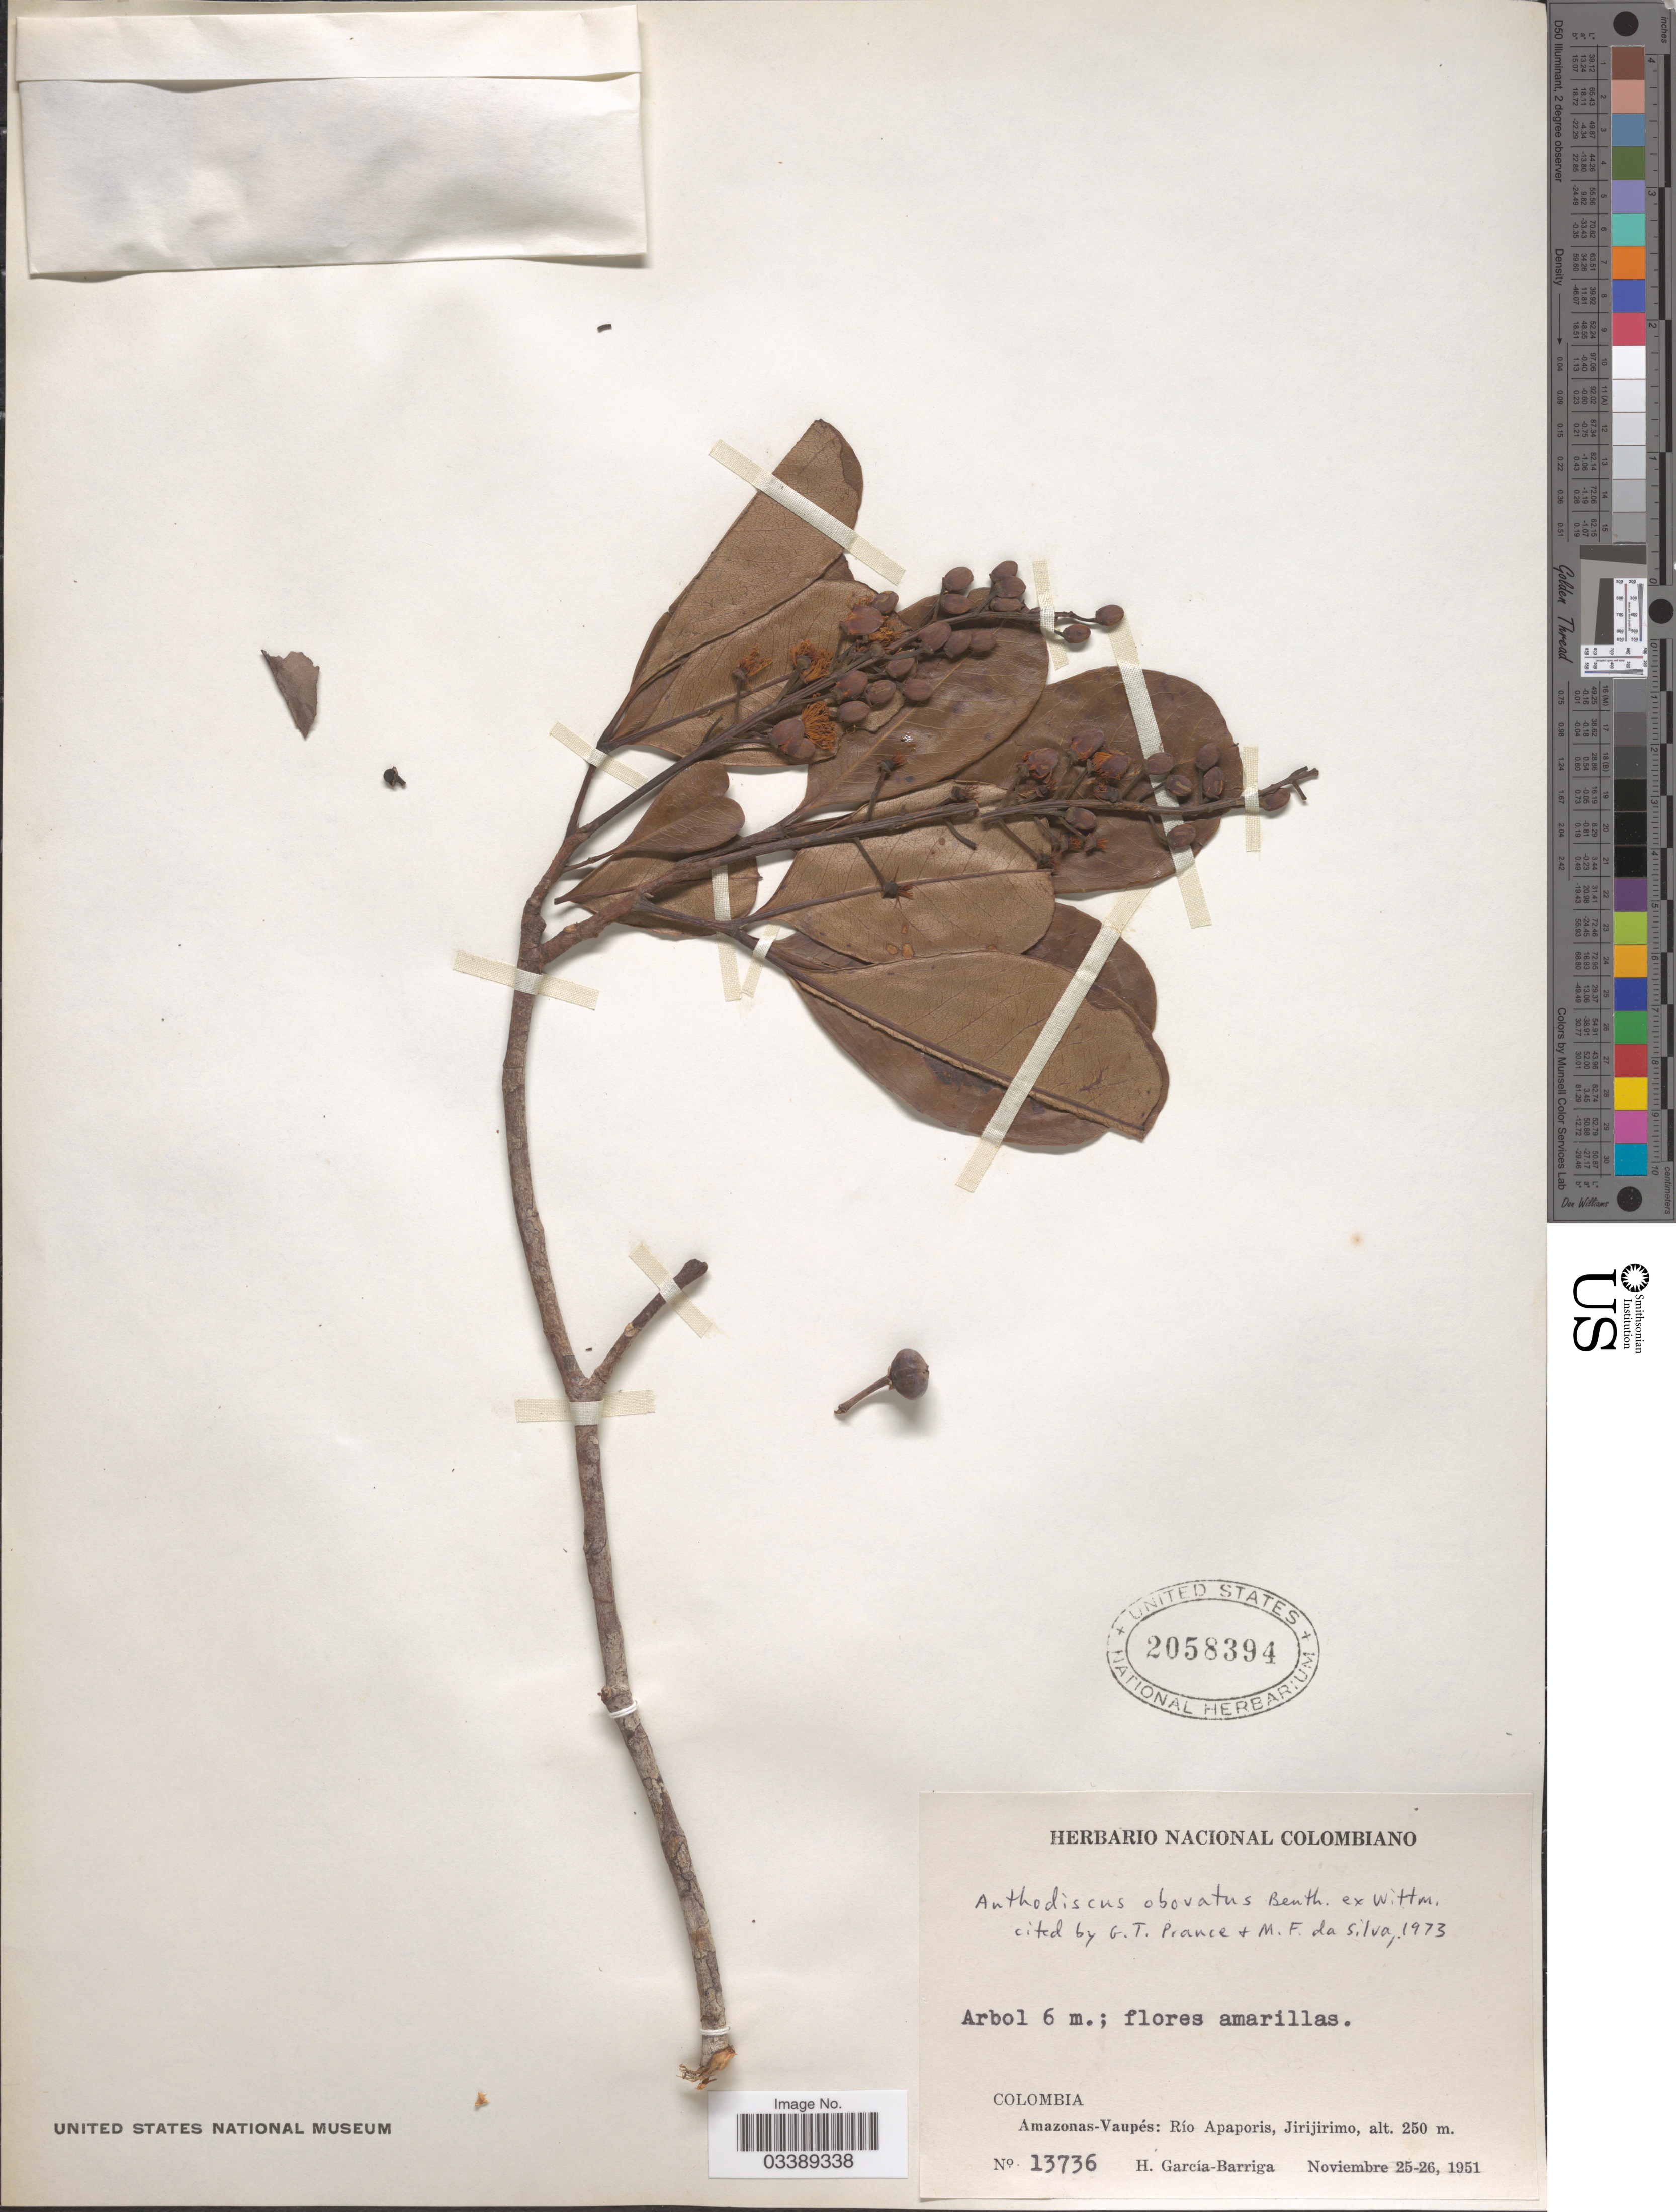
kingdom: Plantae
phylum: Tracheophyta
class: Magnoliopsida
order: Malpighiales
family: Caryocaraceae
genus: Anthodiscus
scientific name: Anthodiscus obovatus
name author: Benth. ex Wittm.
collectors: H. García Barriga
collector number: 13736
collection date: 1951-11-25/1951-11-26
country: Colombia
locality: Amazonas-Vaupés: Río Apaporis, Jirijirimo.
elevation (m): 250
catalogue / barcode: US 2058394